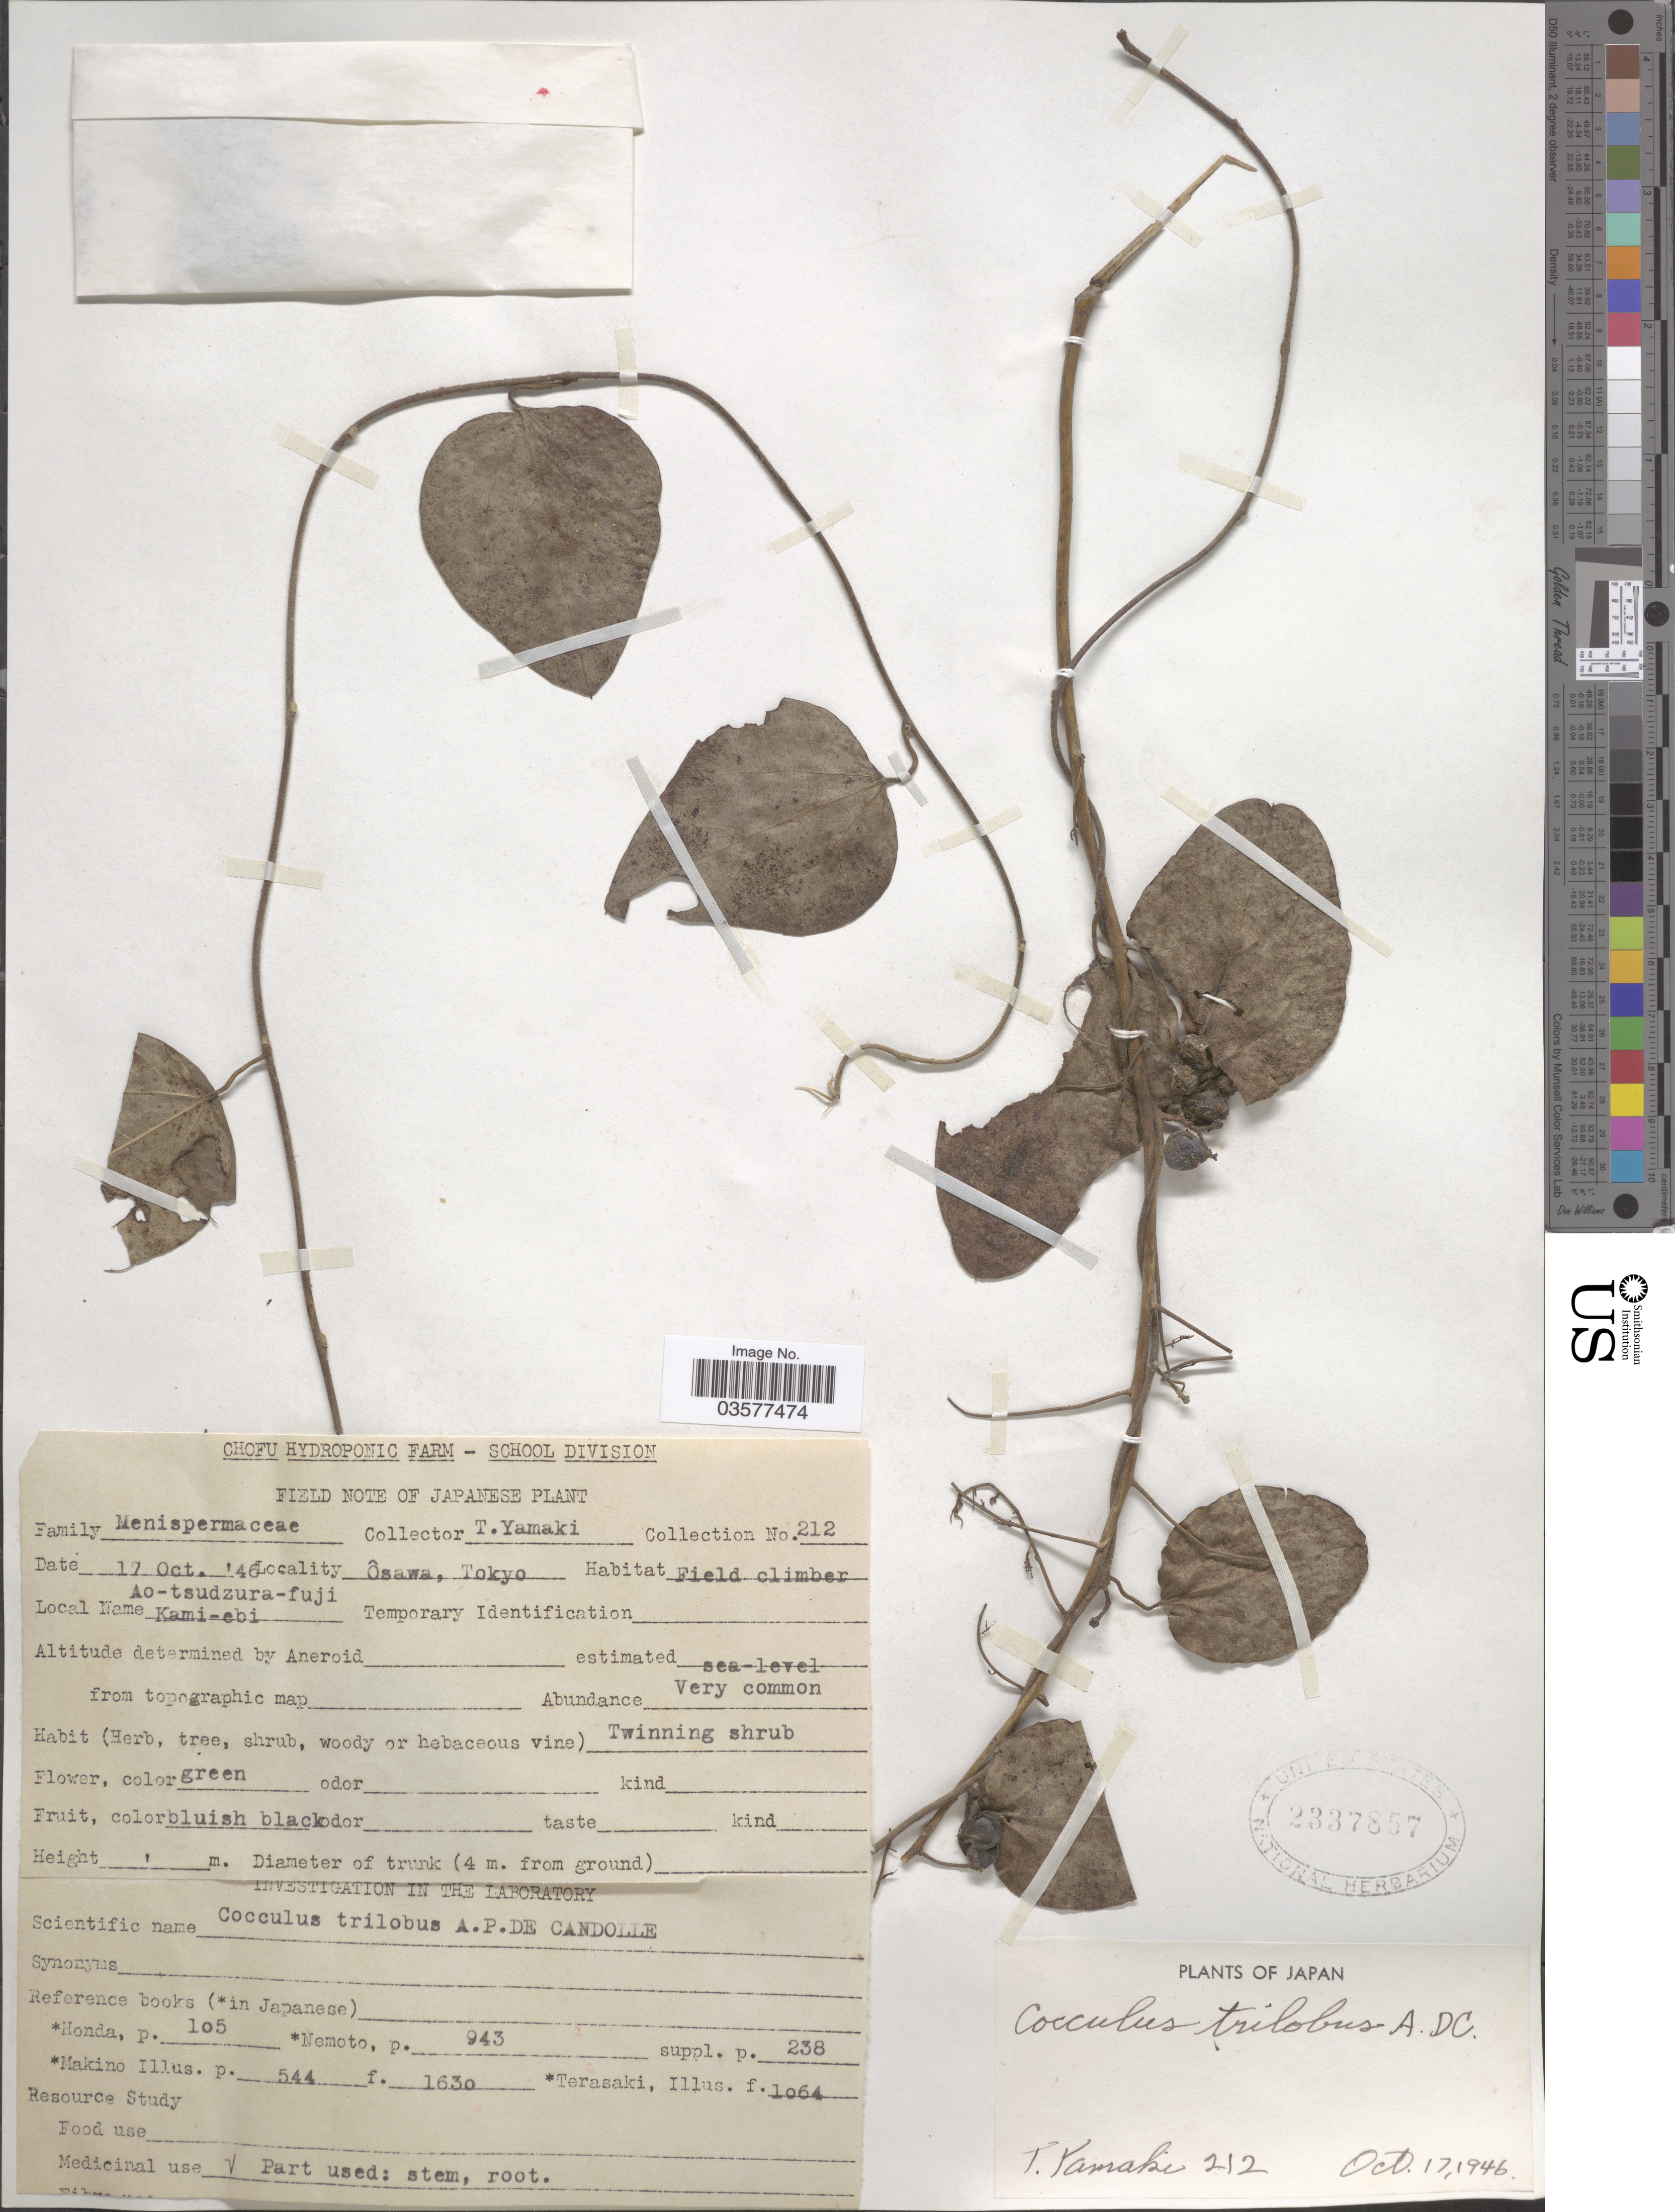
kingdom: Plantae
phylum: Tracheophyta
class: Magnoliopsida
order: Ranunculales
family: Menispermaceae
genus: Cocculus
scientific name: Cocculus orbiculatus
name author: (L.) DC.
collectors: T. Yamaki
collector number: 212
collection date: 1946-10-17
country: Japan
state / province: Tokyo, Federal City of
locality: Ôsawa, Tokyo.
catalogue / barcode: US 2337857